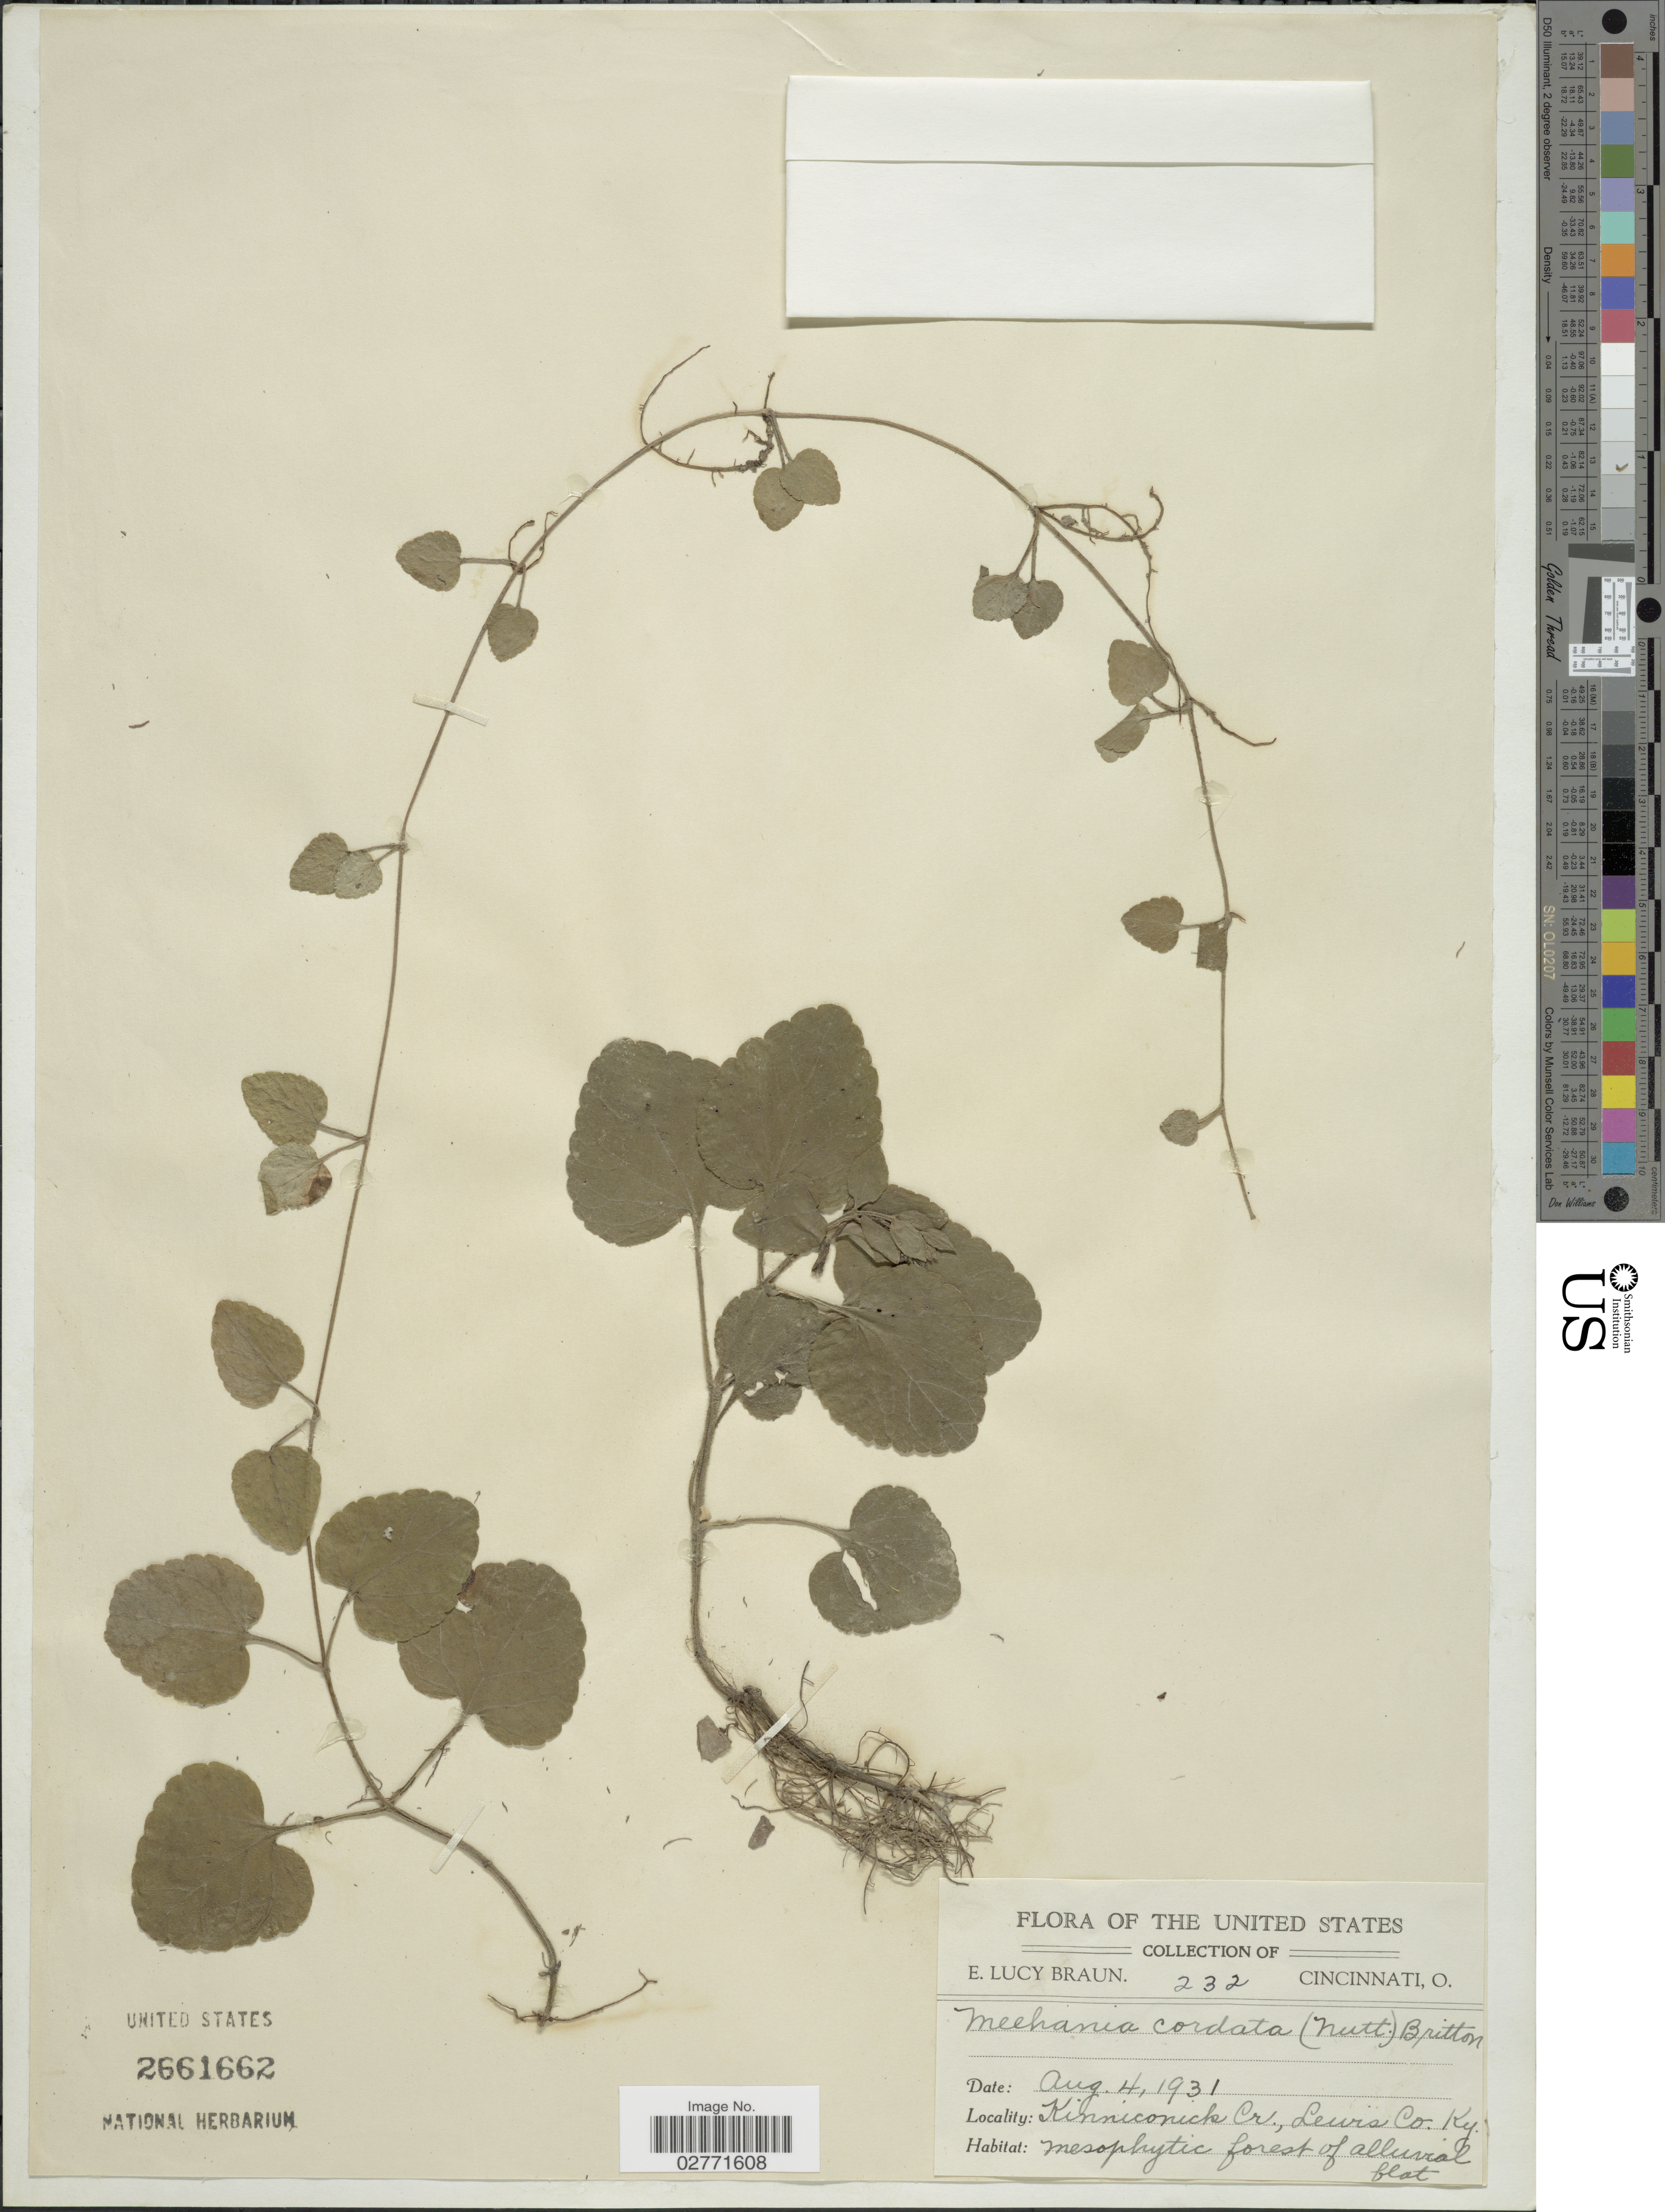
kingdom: Plantae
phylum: Tracheophyta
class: Magnoliopsida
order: Lamiales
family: Lamiaceae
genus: Meehania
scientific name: Meehania cordata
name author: (Nutt.) Britton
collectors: E. L. Braun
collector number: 232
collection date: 1931-08-04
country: United States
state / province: Kentucky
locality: Kinniconick Cr., Lewis Co.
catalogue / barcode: US 2661662